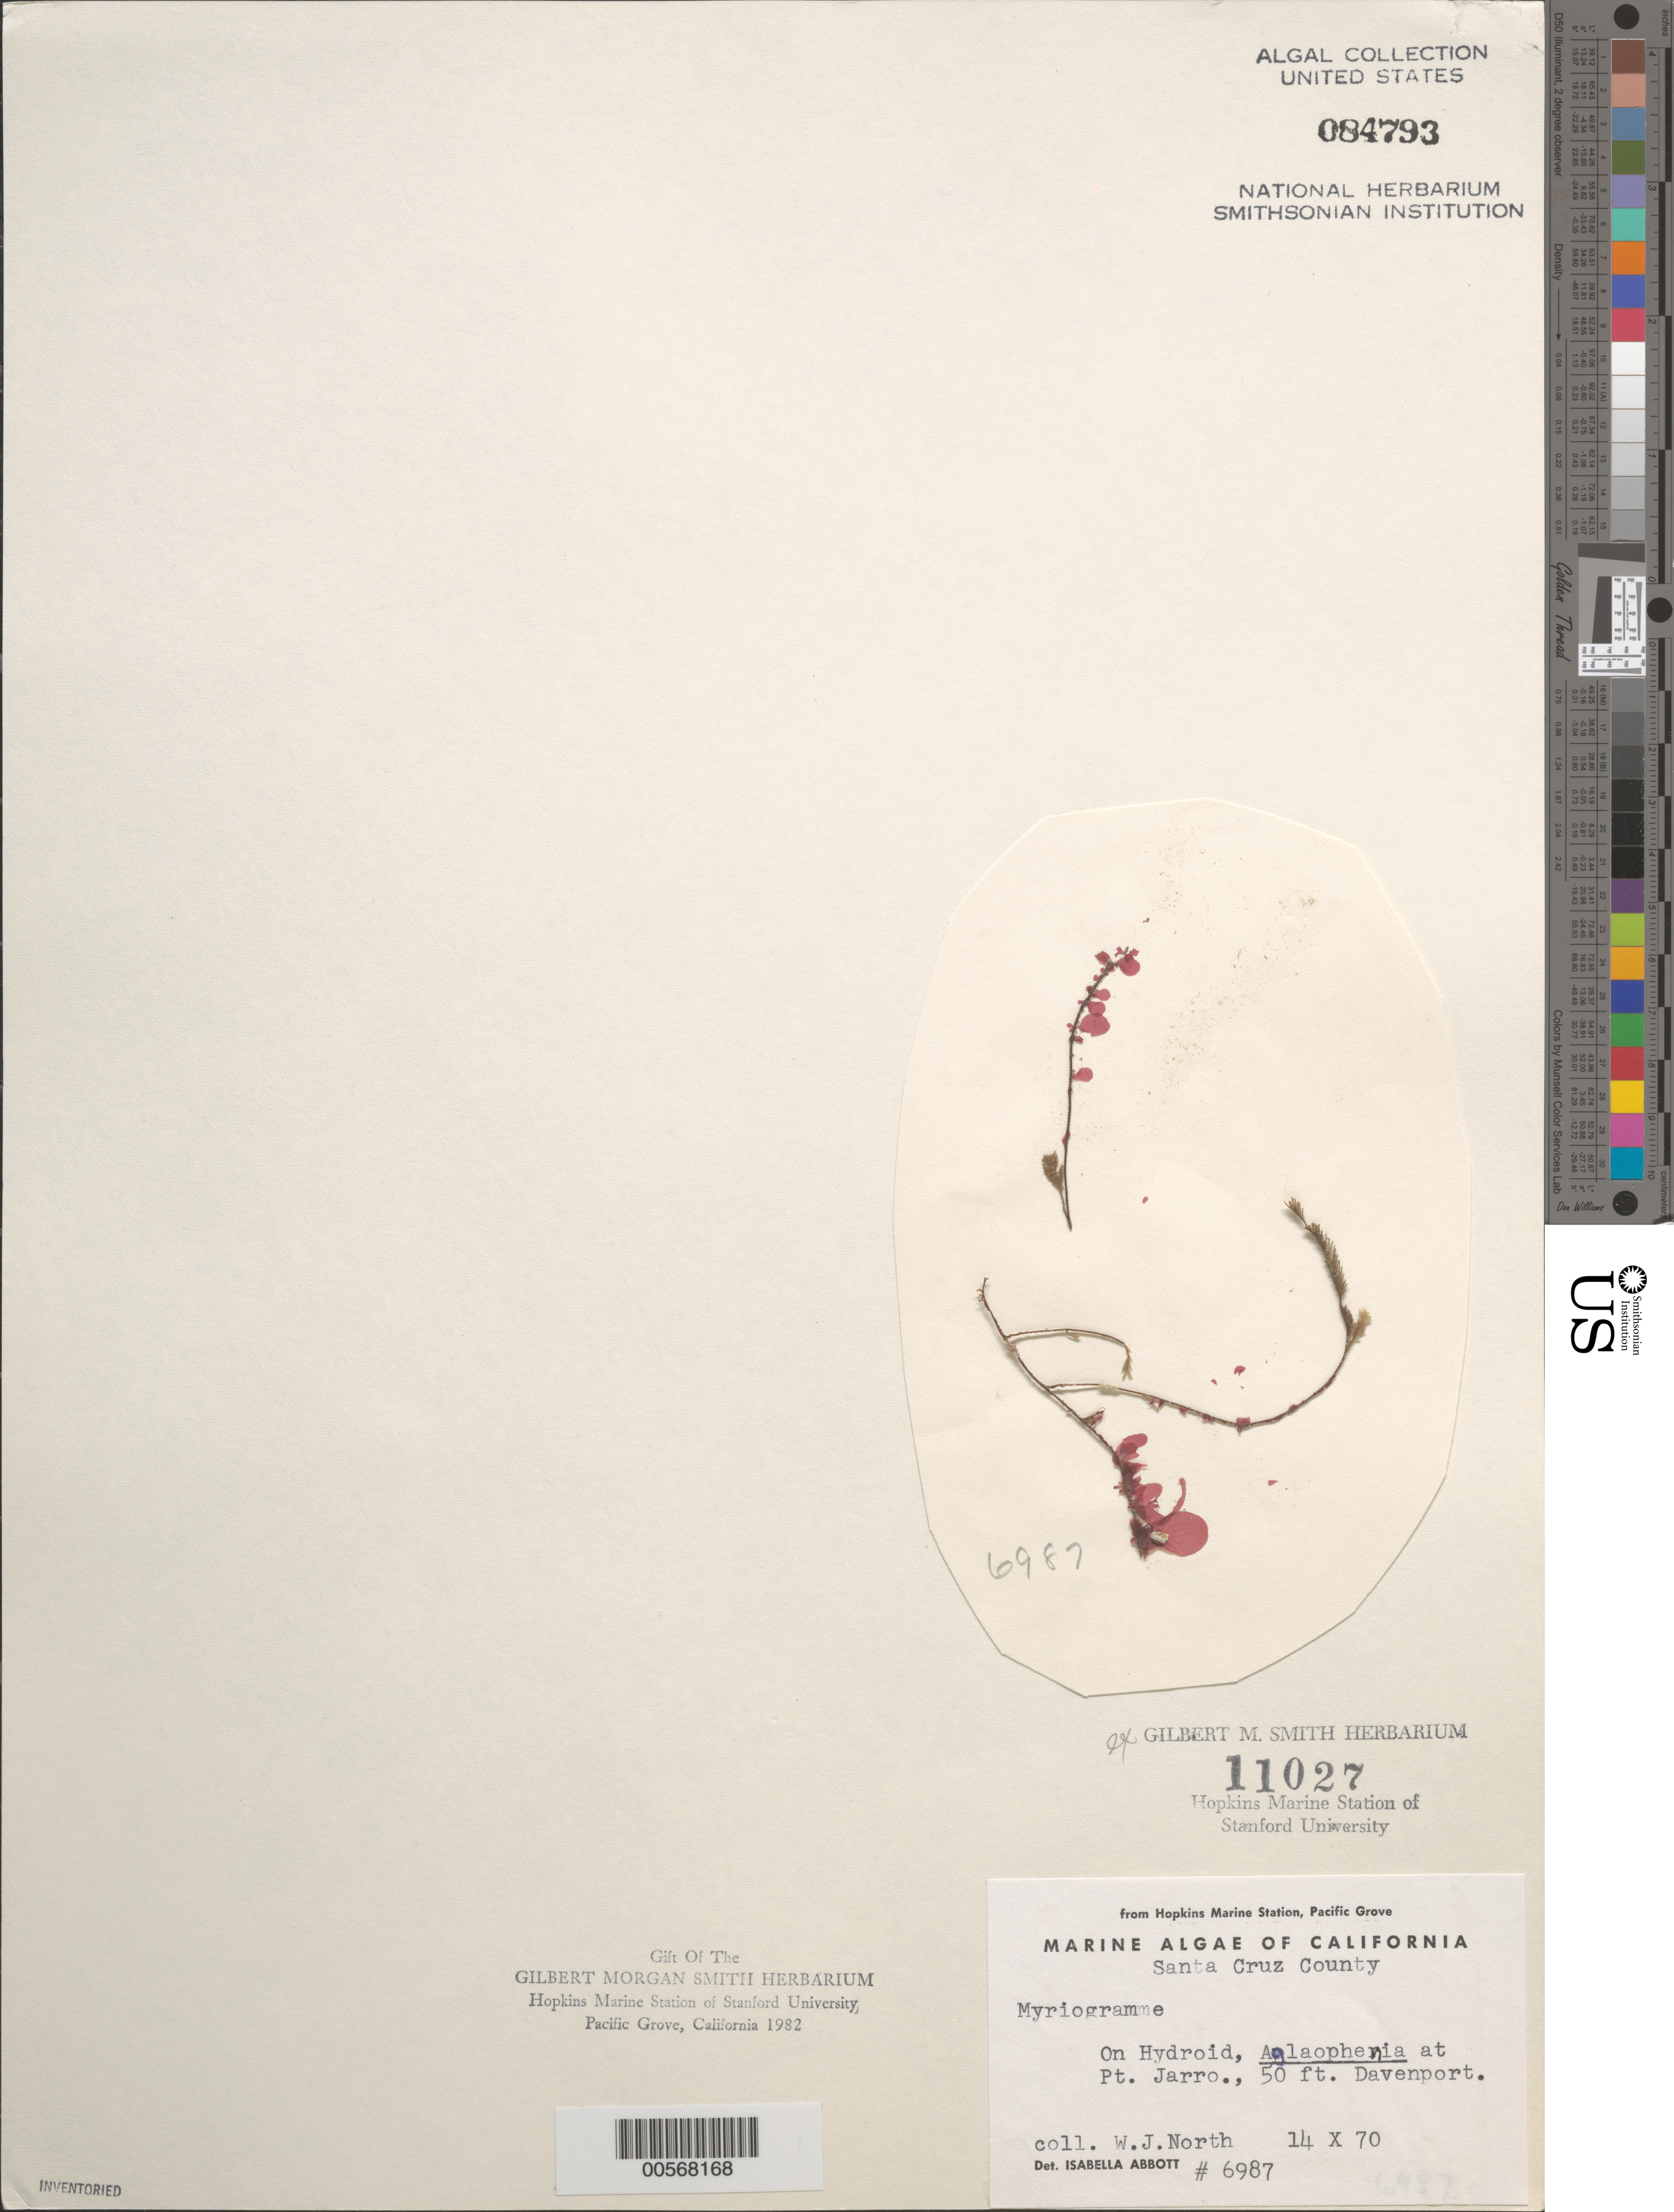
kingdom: Plantae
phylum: Rhodophyta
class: Florideophyceae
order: Ceramiales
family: Delesseriaceae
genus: Myriogramme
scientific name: Myriogramme sp.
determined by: Abbott, Isabella A.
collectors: W. North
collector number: IAA 6987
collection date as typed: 14 Oct 1970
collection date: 1970-10-14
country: United States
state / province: California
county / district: Santa Cruz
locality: Davenport, Point Jarro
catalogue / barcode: US 84793